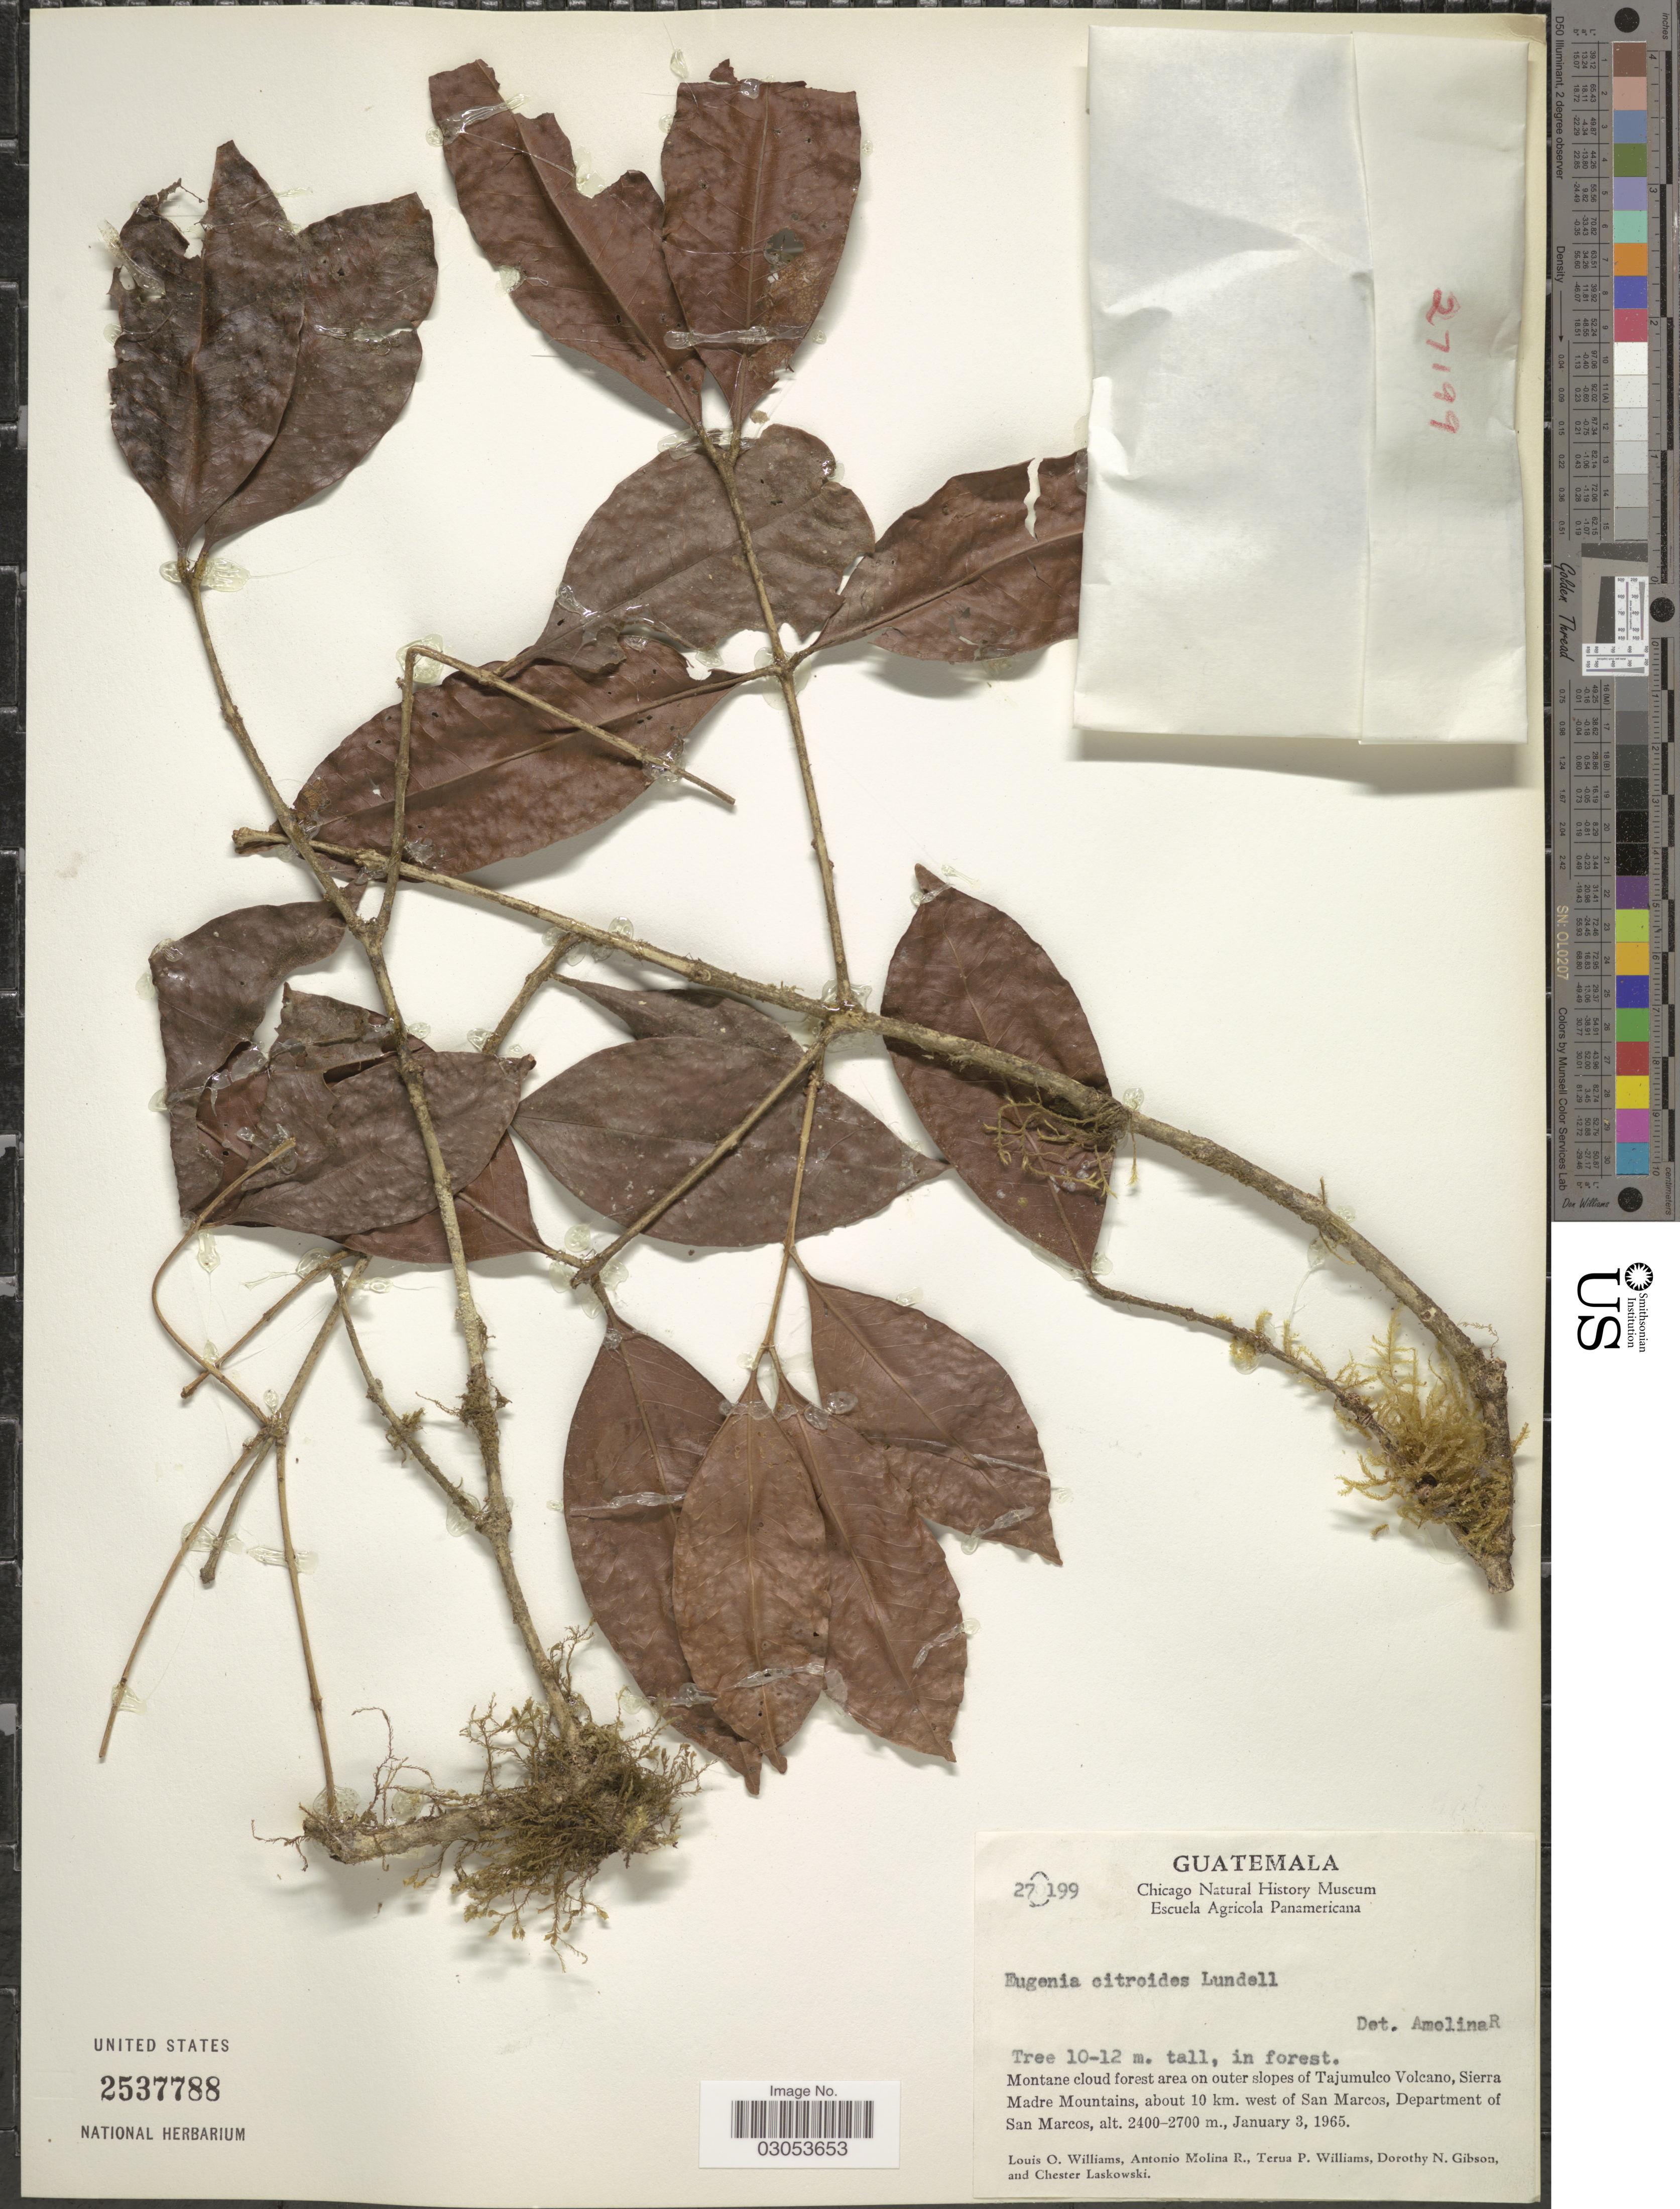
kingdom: Plantae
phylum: Tracheophyta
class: Magnoliopsida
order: Myrtales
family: Myrtaceae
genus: Eugenia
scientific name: Eugenia citroides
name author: Lundell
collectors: L. O. Williams, A. Molina R., T. P. Williams, D. N. Gibson & C. Laskowski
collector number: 27199*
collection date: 1965-01-03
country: Guatemala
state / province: San Marcos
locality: Montane cloud forest area on outer slopes of Tajumulco Volcano, Sierra Madre Mountains, about 10 km. west of San Marcos, Department of San Marcos.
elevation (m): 2400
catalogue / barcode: US 2537788